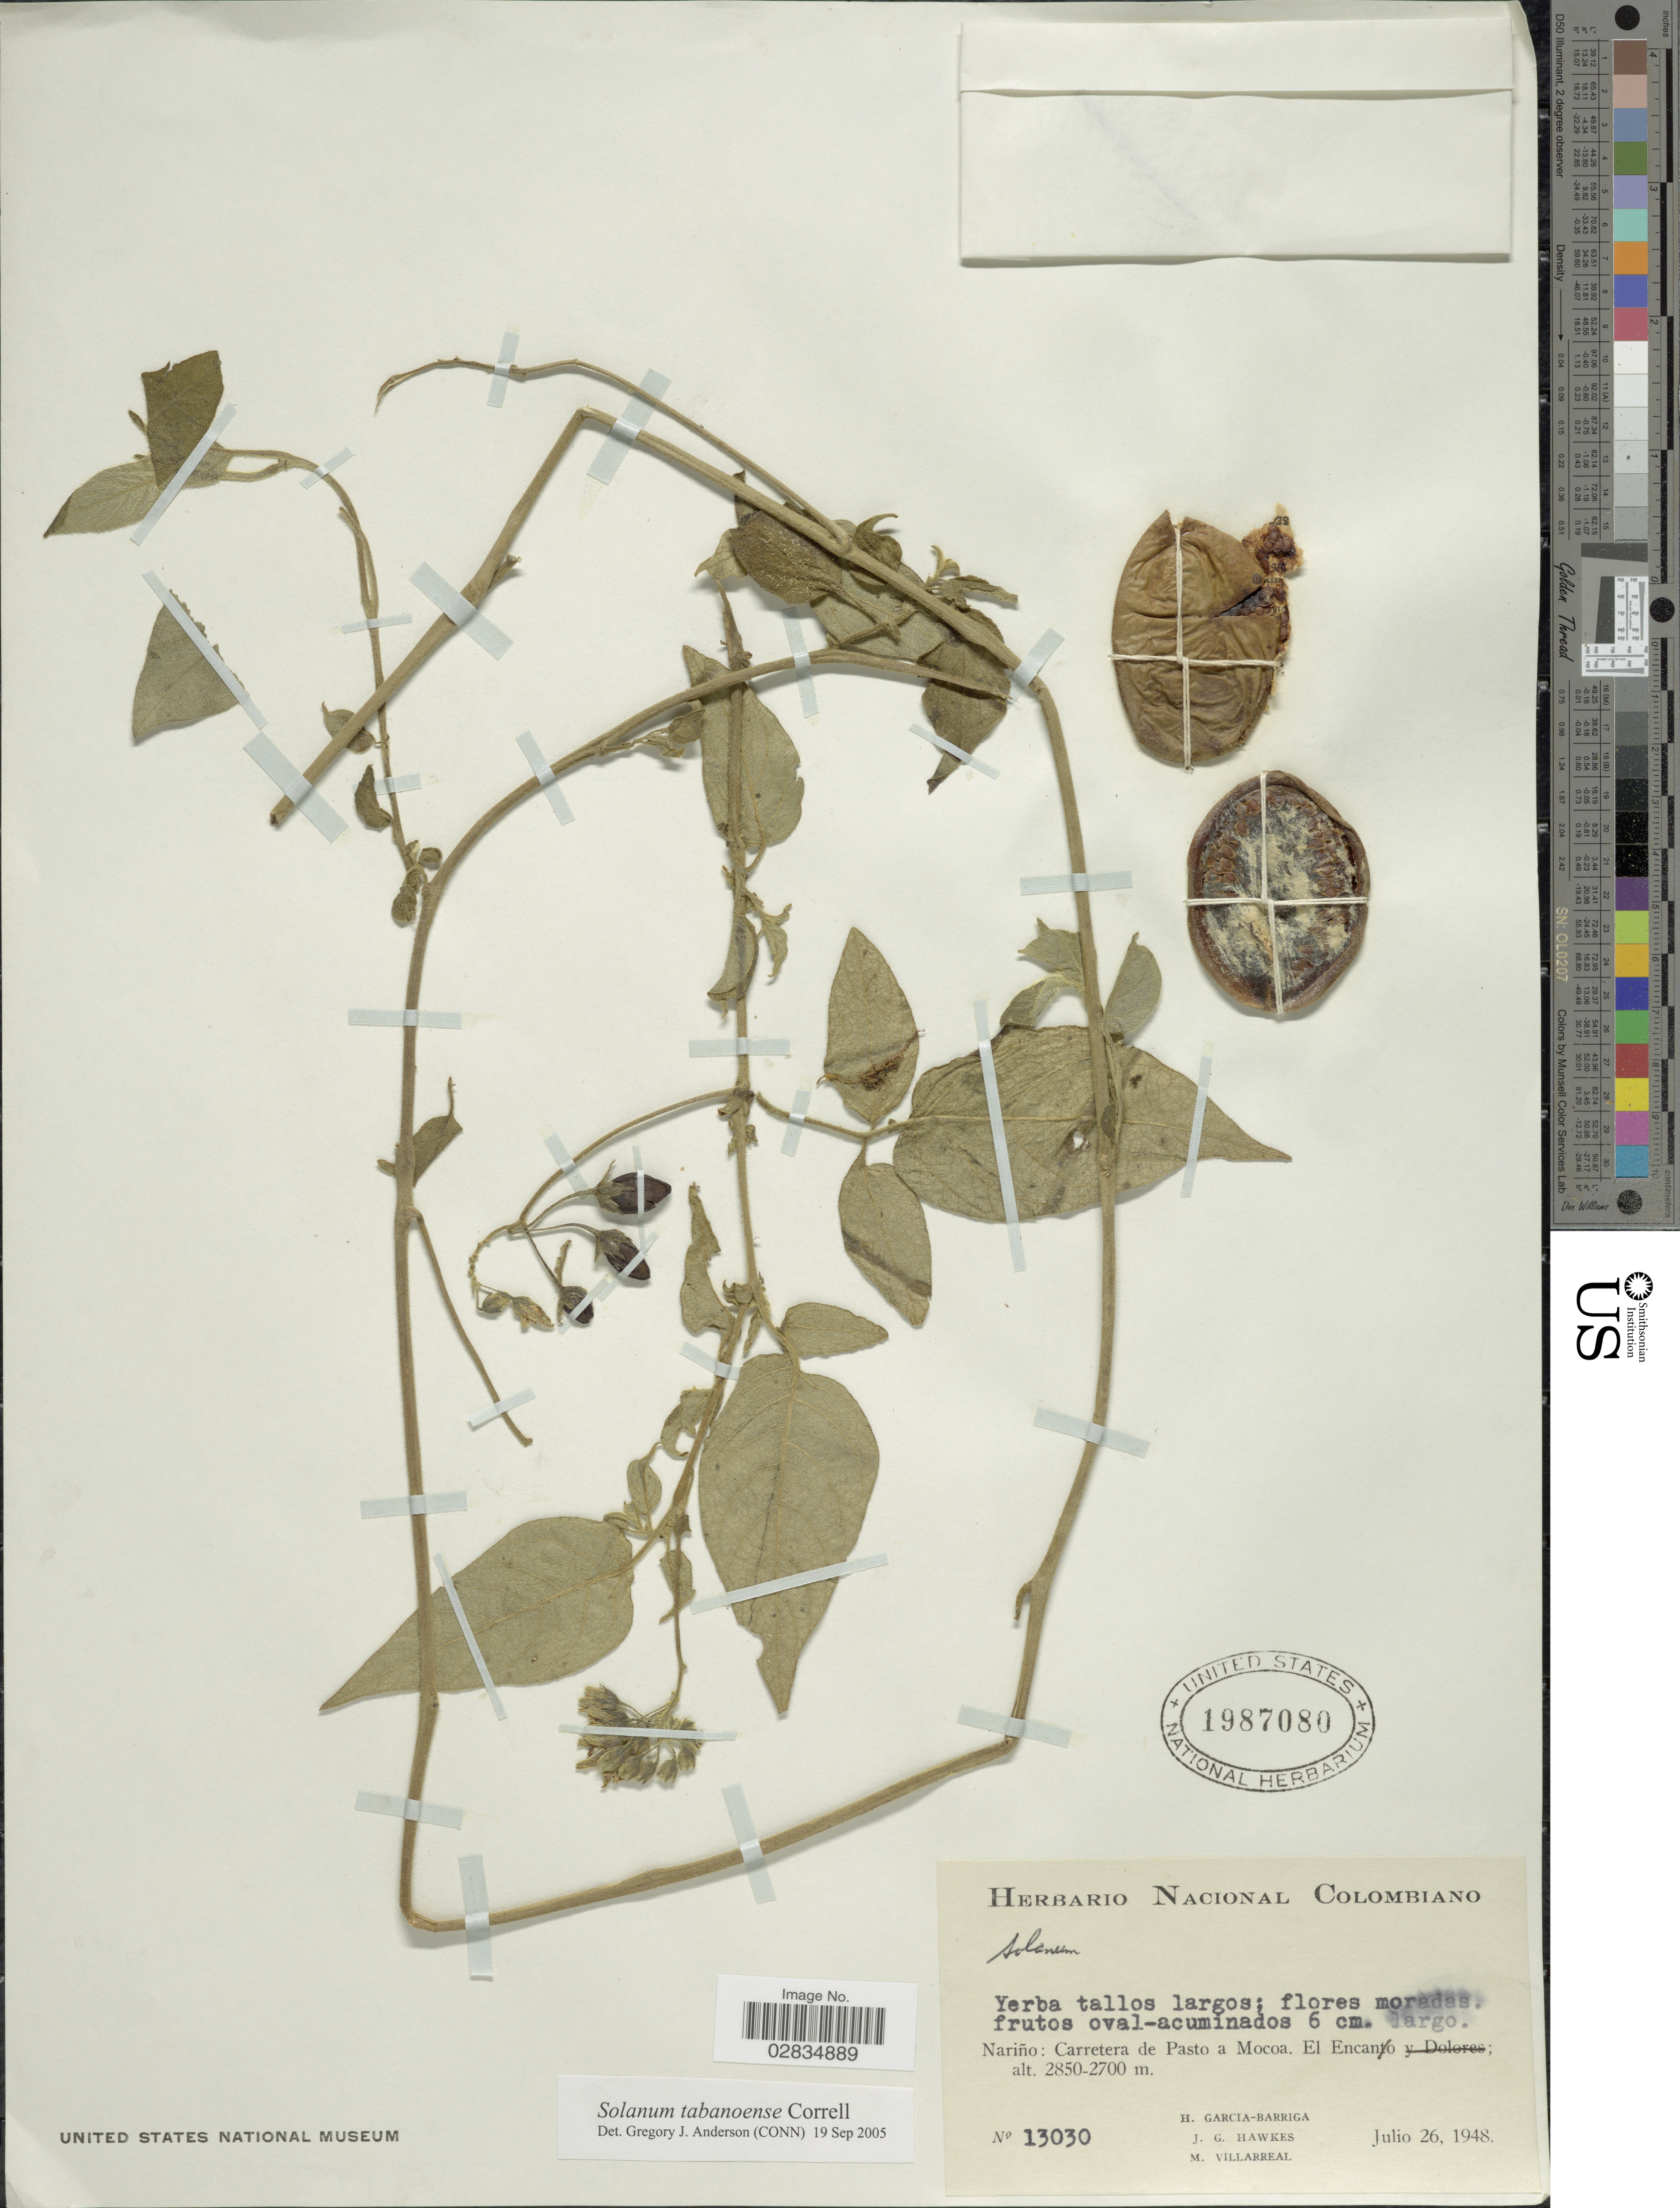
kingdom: Plantae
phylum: Tracheophyta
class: Magnoliopsida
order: Solanales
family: Solanaceae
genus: Solanum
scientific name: Solanum tabanoense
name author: Correll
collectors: H. García Barriga, J. Hawkes & M. Villarreal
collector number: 13030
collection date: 1948-07-26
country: Colombia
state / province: Nariño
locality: Carretera de Pasto a Mocoa, El Encano.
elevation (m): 2700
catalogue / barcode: US 1987080